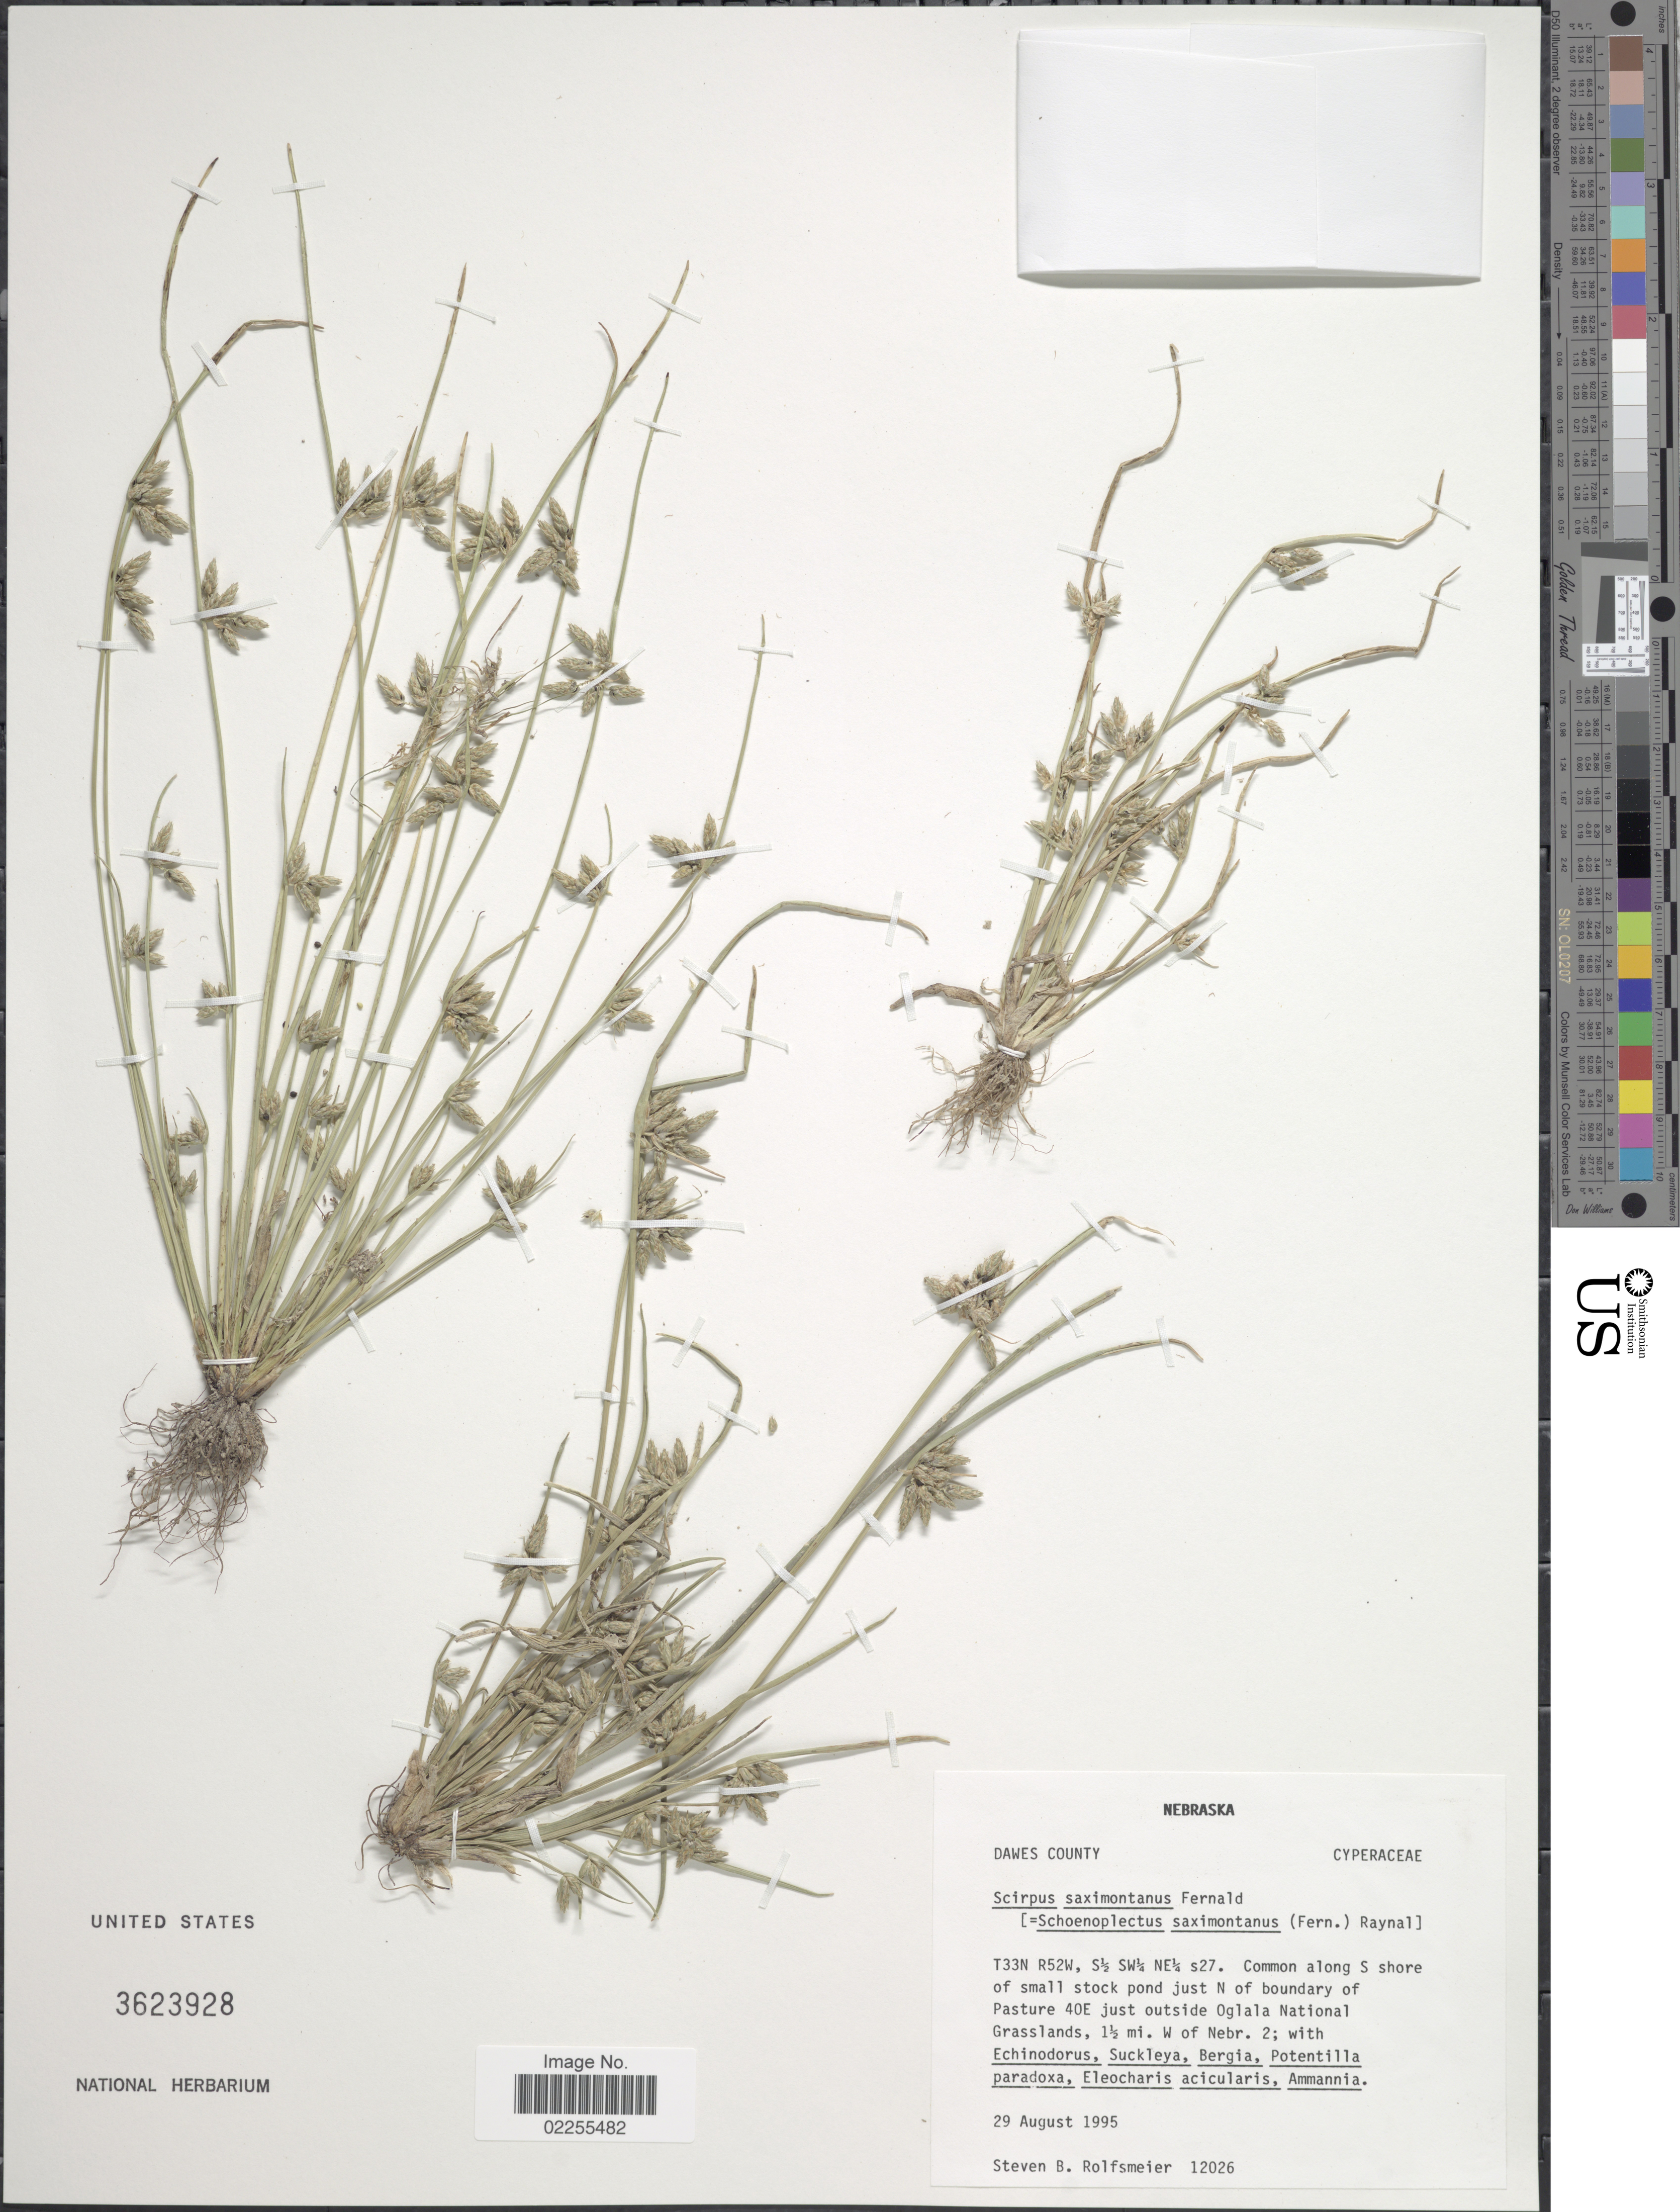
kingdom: Plantae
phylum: Tracheophyta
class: Liliopsida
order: Poales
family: Cyperaceae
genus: Schoenoplectus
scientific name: Schoenoplectus saximontanus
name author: (Fernald) J. Raynal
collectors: S. Rolfsmeier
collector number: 12026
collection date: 1995-08-29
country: United States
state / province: Nebraska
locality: Dawes County, T33N R52W, S1/2 SW1/4 NE1/4 s27, common along S shore of small stock pond just N of boundary of Pasture 40E just outside Oglala National Grasslands, 1 1/2 mi. W of Nebr. 2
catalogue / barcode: US 3623928